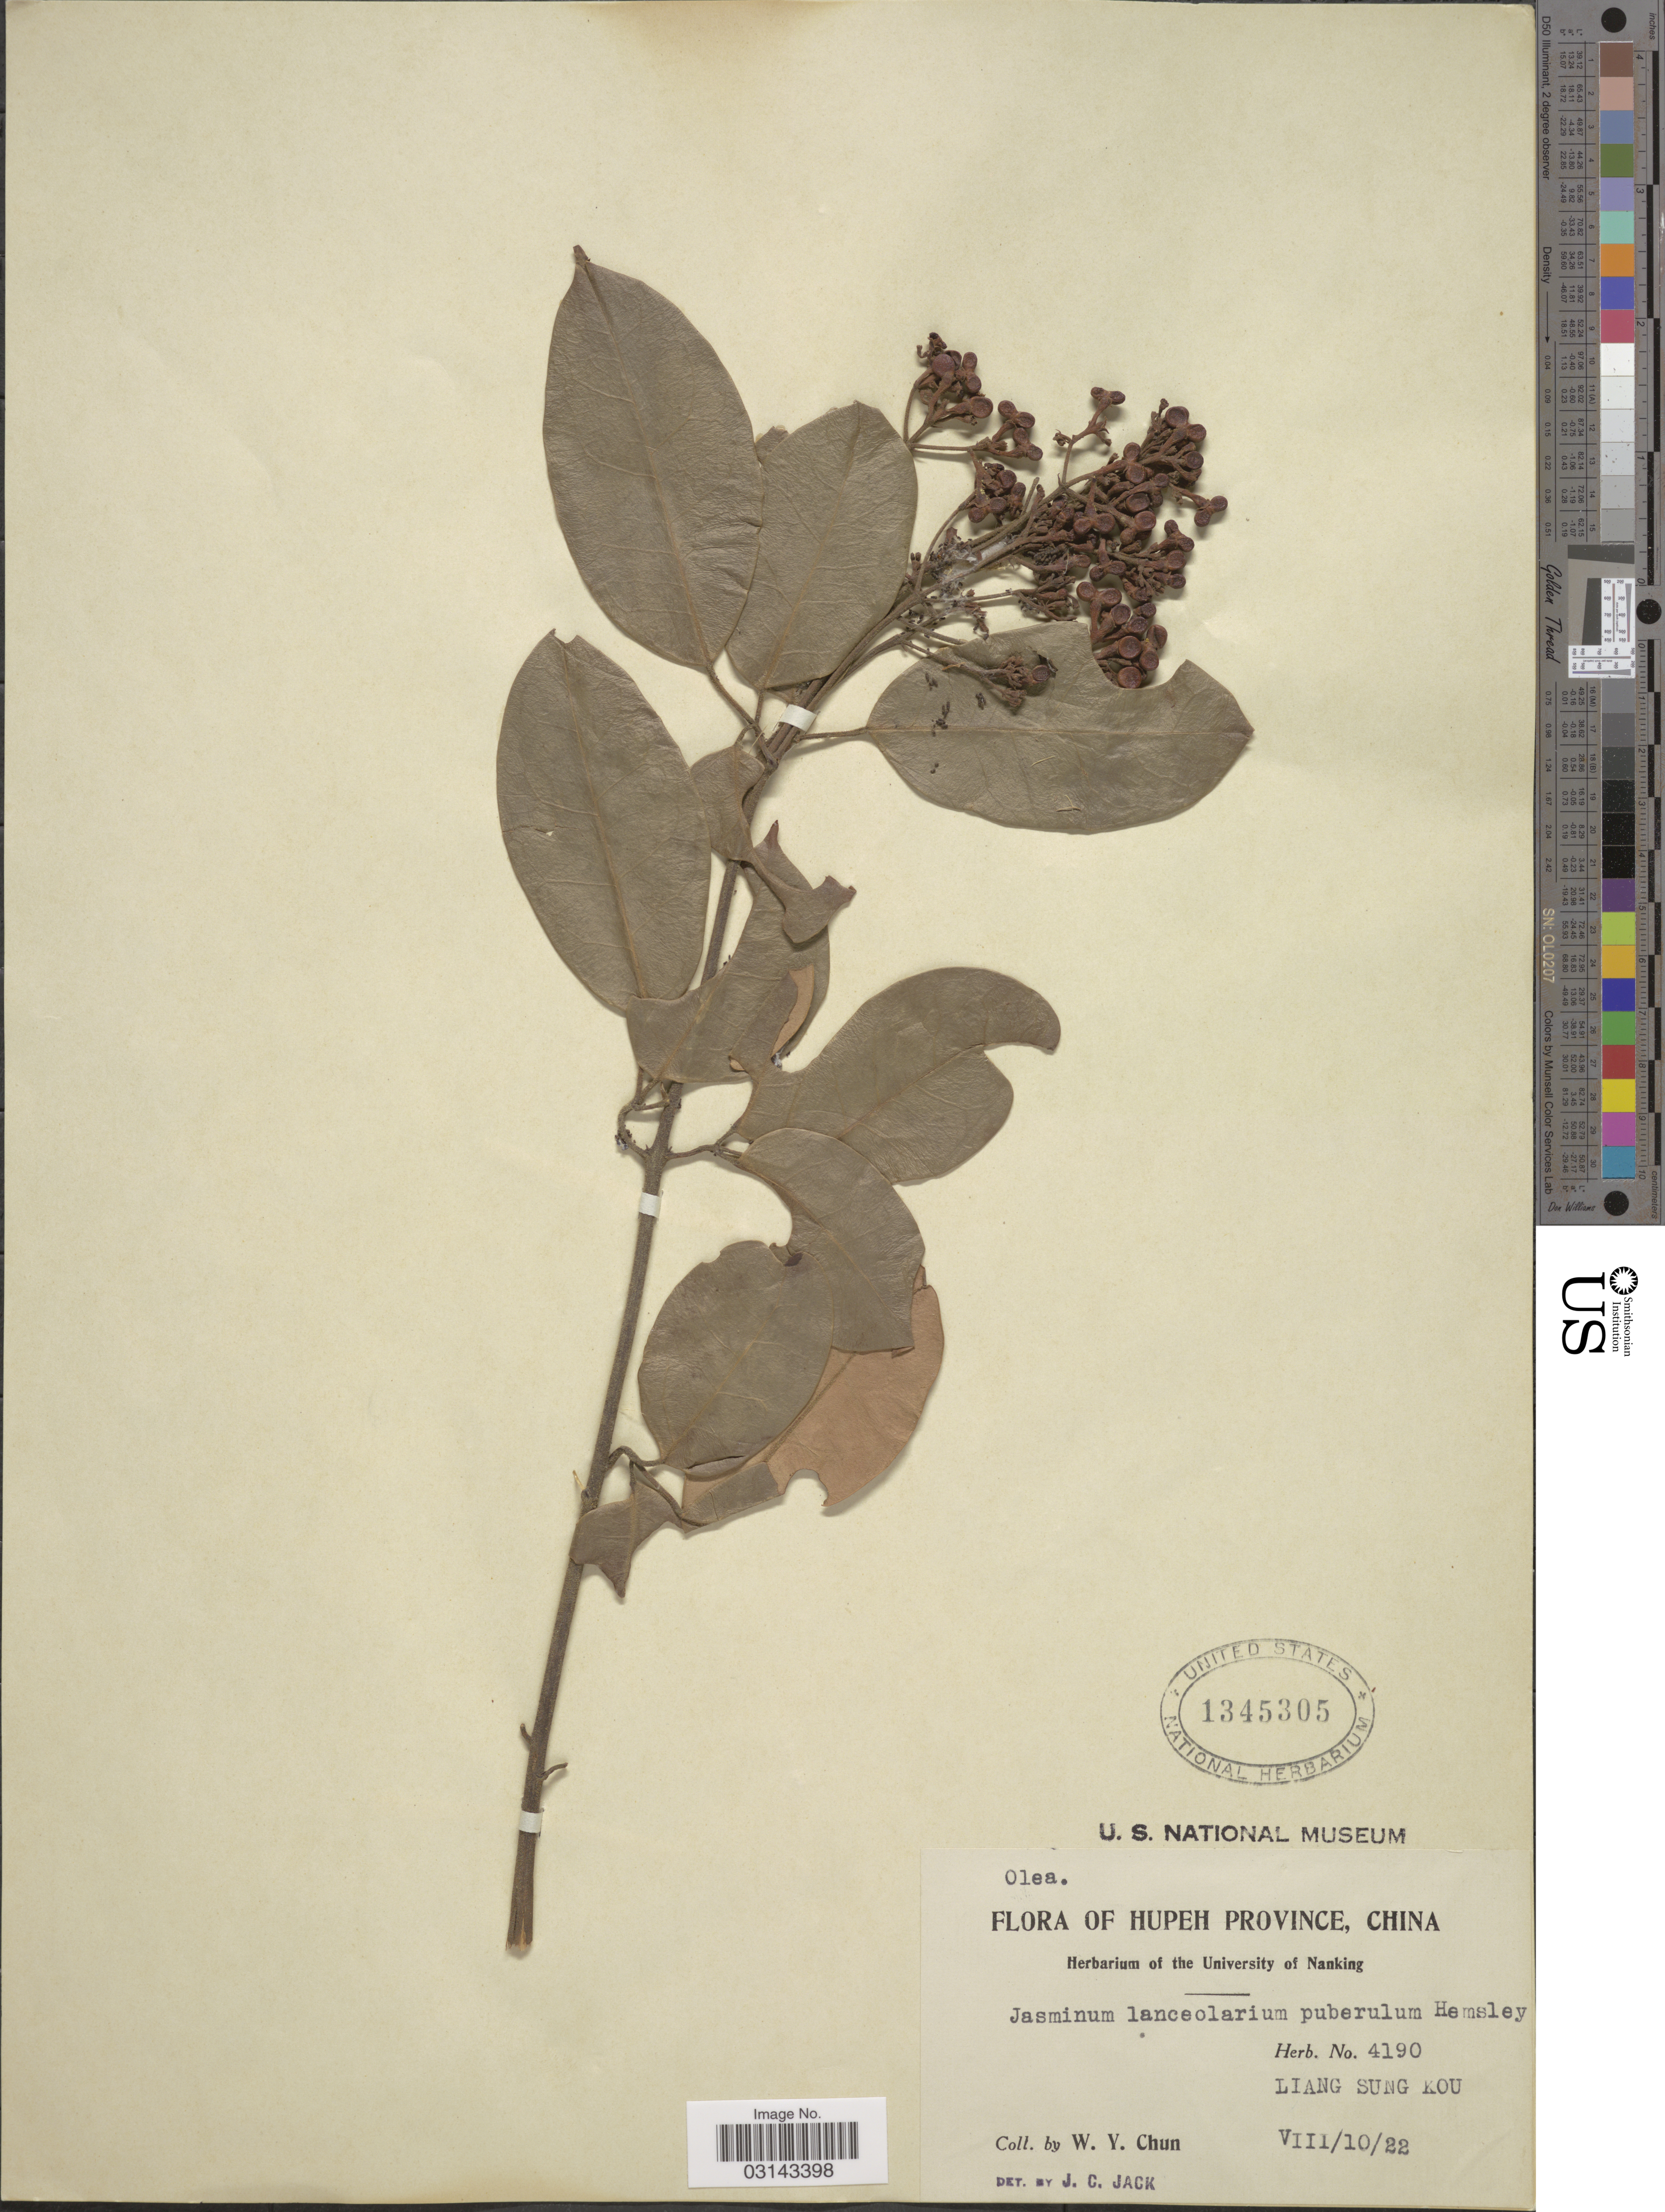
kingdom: Plantae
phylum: Tracheophyta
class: Magnoliopsida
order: Lamiales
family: Oleaceae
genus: Jasminum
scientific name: Jasminum lanceolarium var. puberulum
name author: Hemsl.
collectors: W. Y. Chun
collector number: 4190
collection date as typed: Transcribed d/m/y: 10/8/22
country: China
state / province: Hubei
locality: Hupeh Province. Liang Sung Kou.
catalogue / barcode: US 1345305